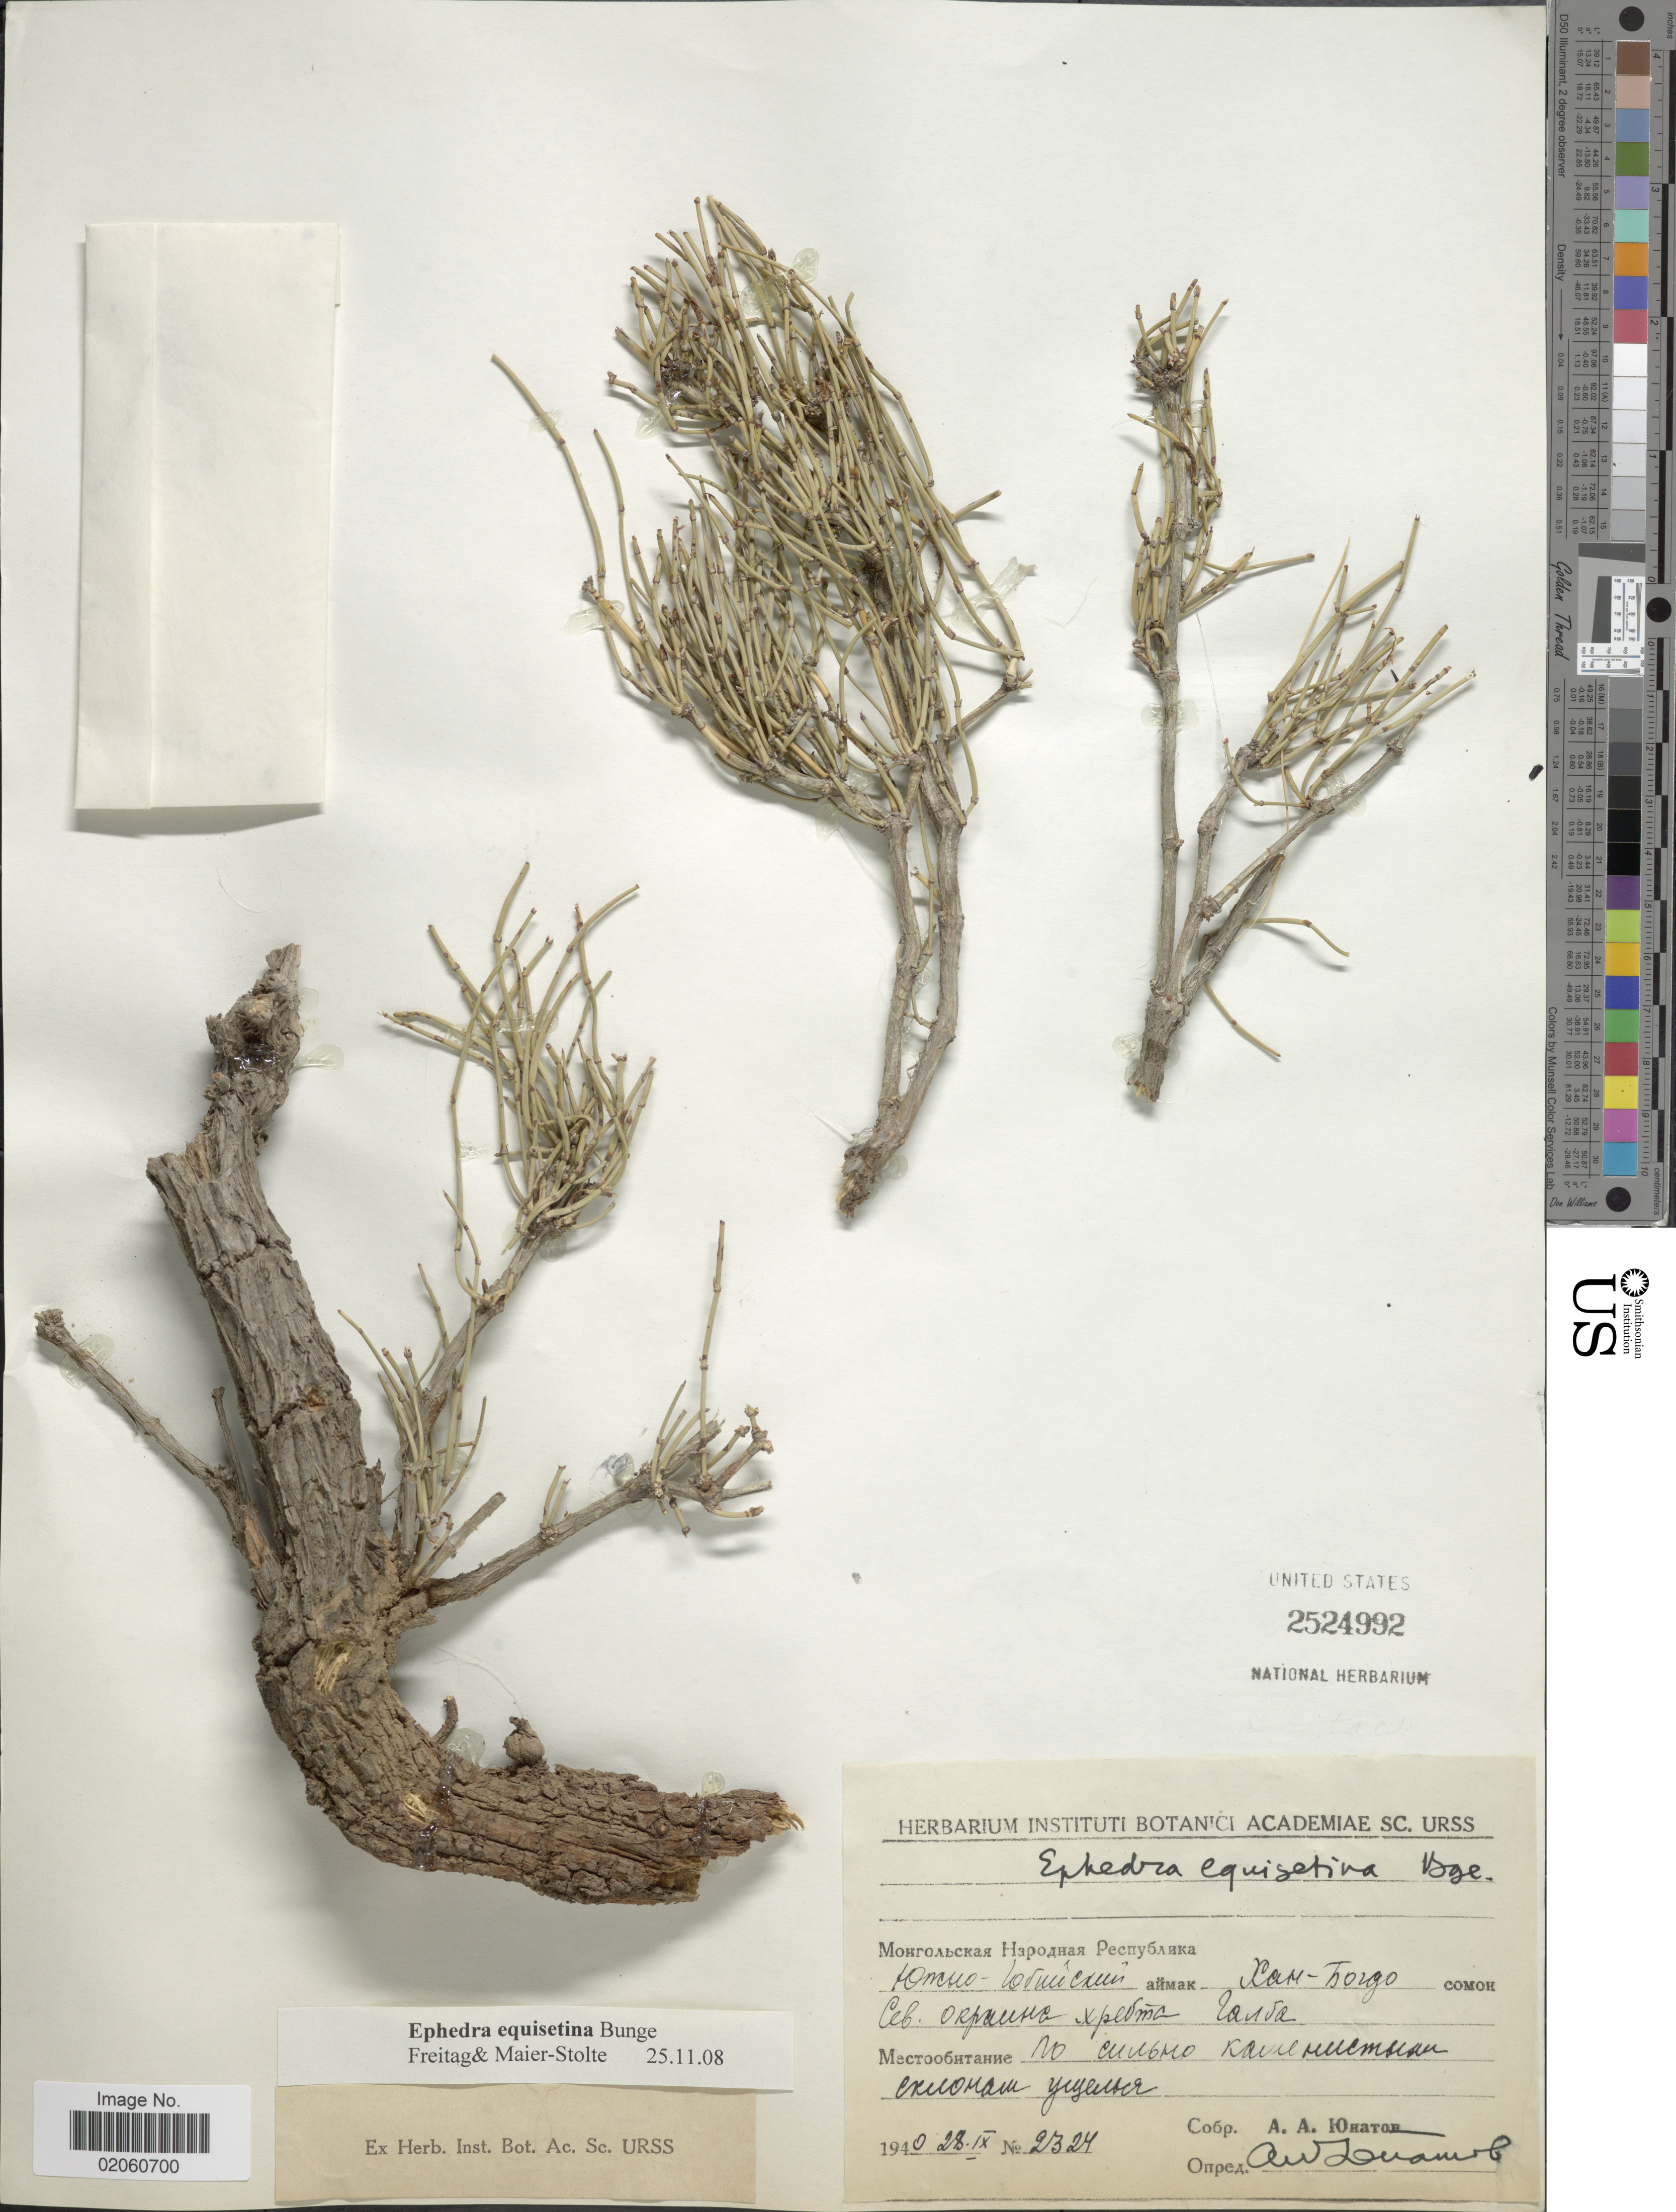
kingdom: Plantae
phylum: Tracheophyta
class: Gnetopsida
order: Ephedrales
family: Ephedraceae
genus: Ephedra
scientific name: Ephedra equisetina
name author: Bunge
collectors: A. Unatov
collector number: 2324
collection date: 1940-09-28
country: Mongolia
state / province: Omnogovi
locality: South Gobi Aymag, vicinity Haan Bogdo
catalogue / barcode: US 2524992